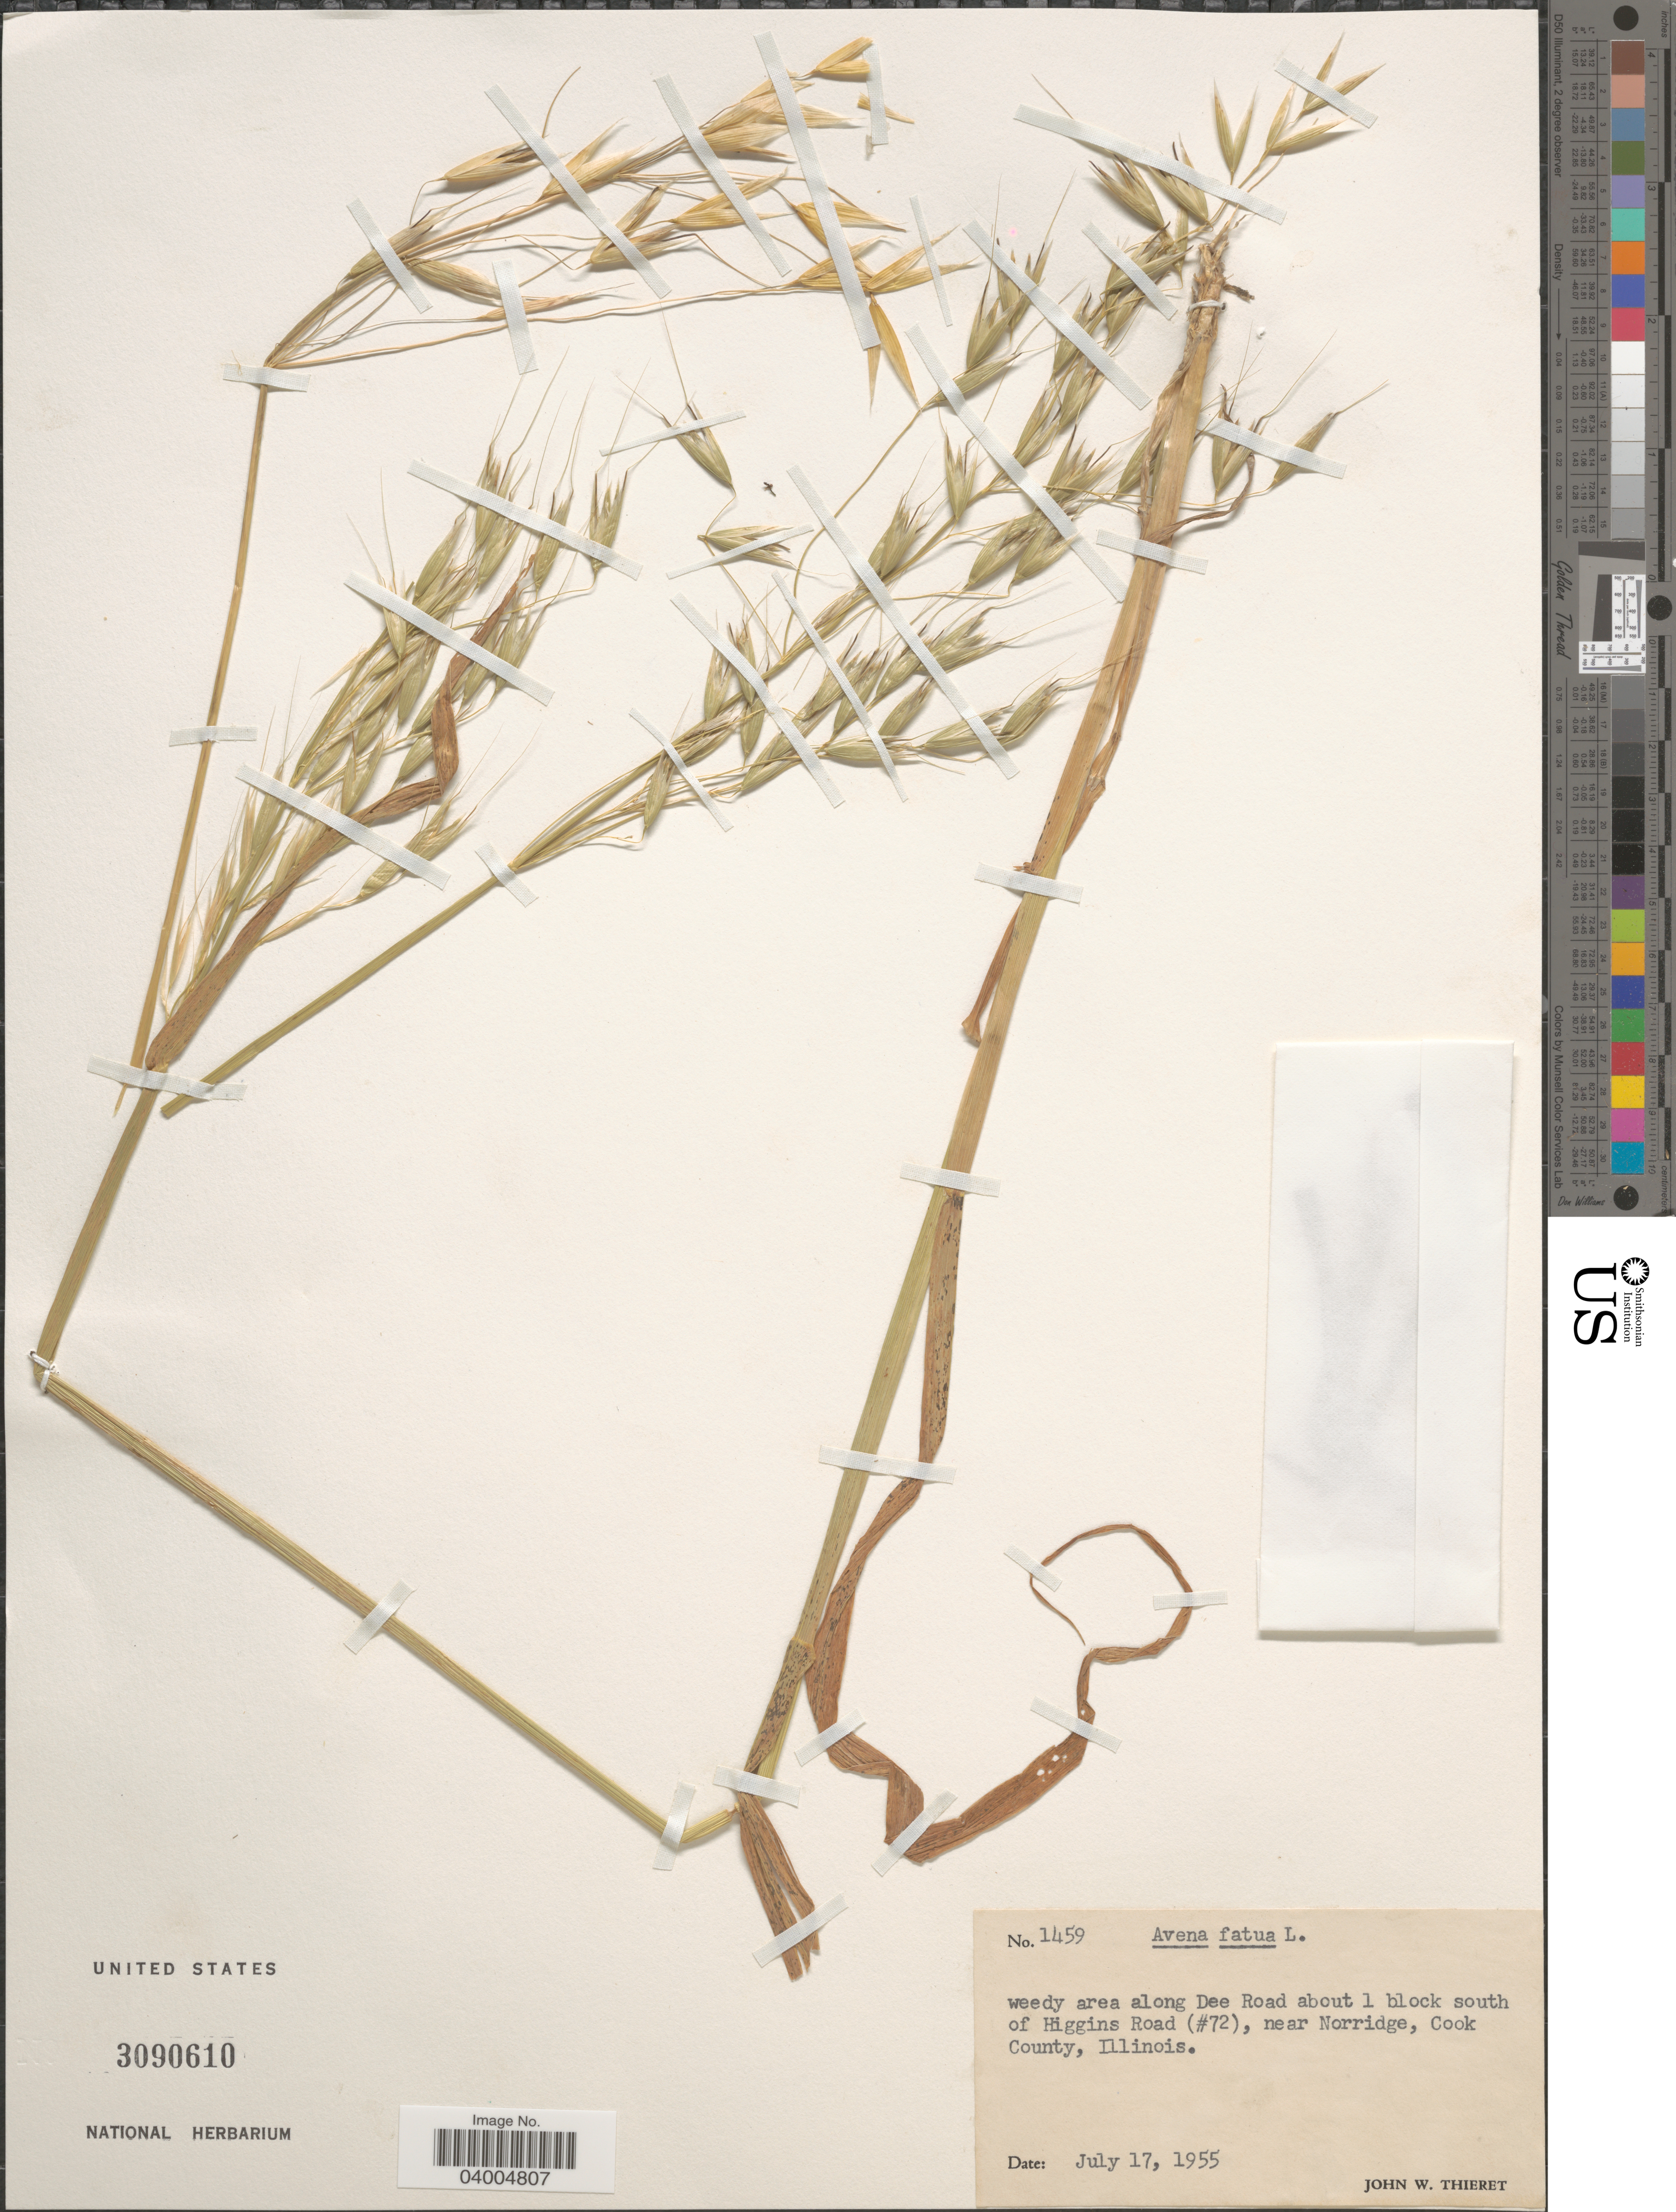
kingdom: Plantae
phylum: Tracheophyta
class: Liliopsida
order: Poales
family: Poaceae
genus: Avena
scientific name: Avena fatua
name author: L.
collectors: J. W. Thieret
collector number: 1459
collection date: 1955-07-17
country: United States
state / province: Illinois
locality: Weedy area along Dee Road about 1 block south of Higgins Road (#72), near Norridge, Cook County.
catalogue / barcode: US 3090610